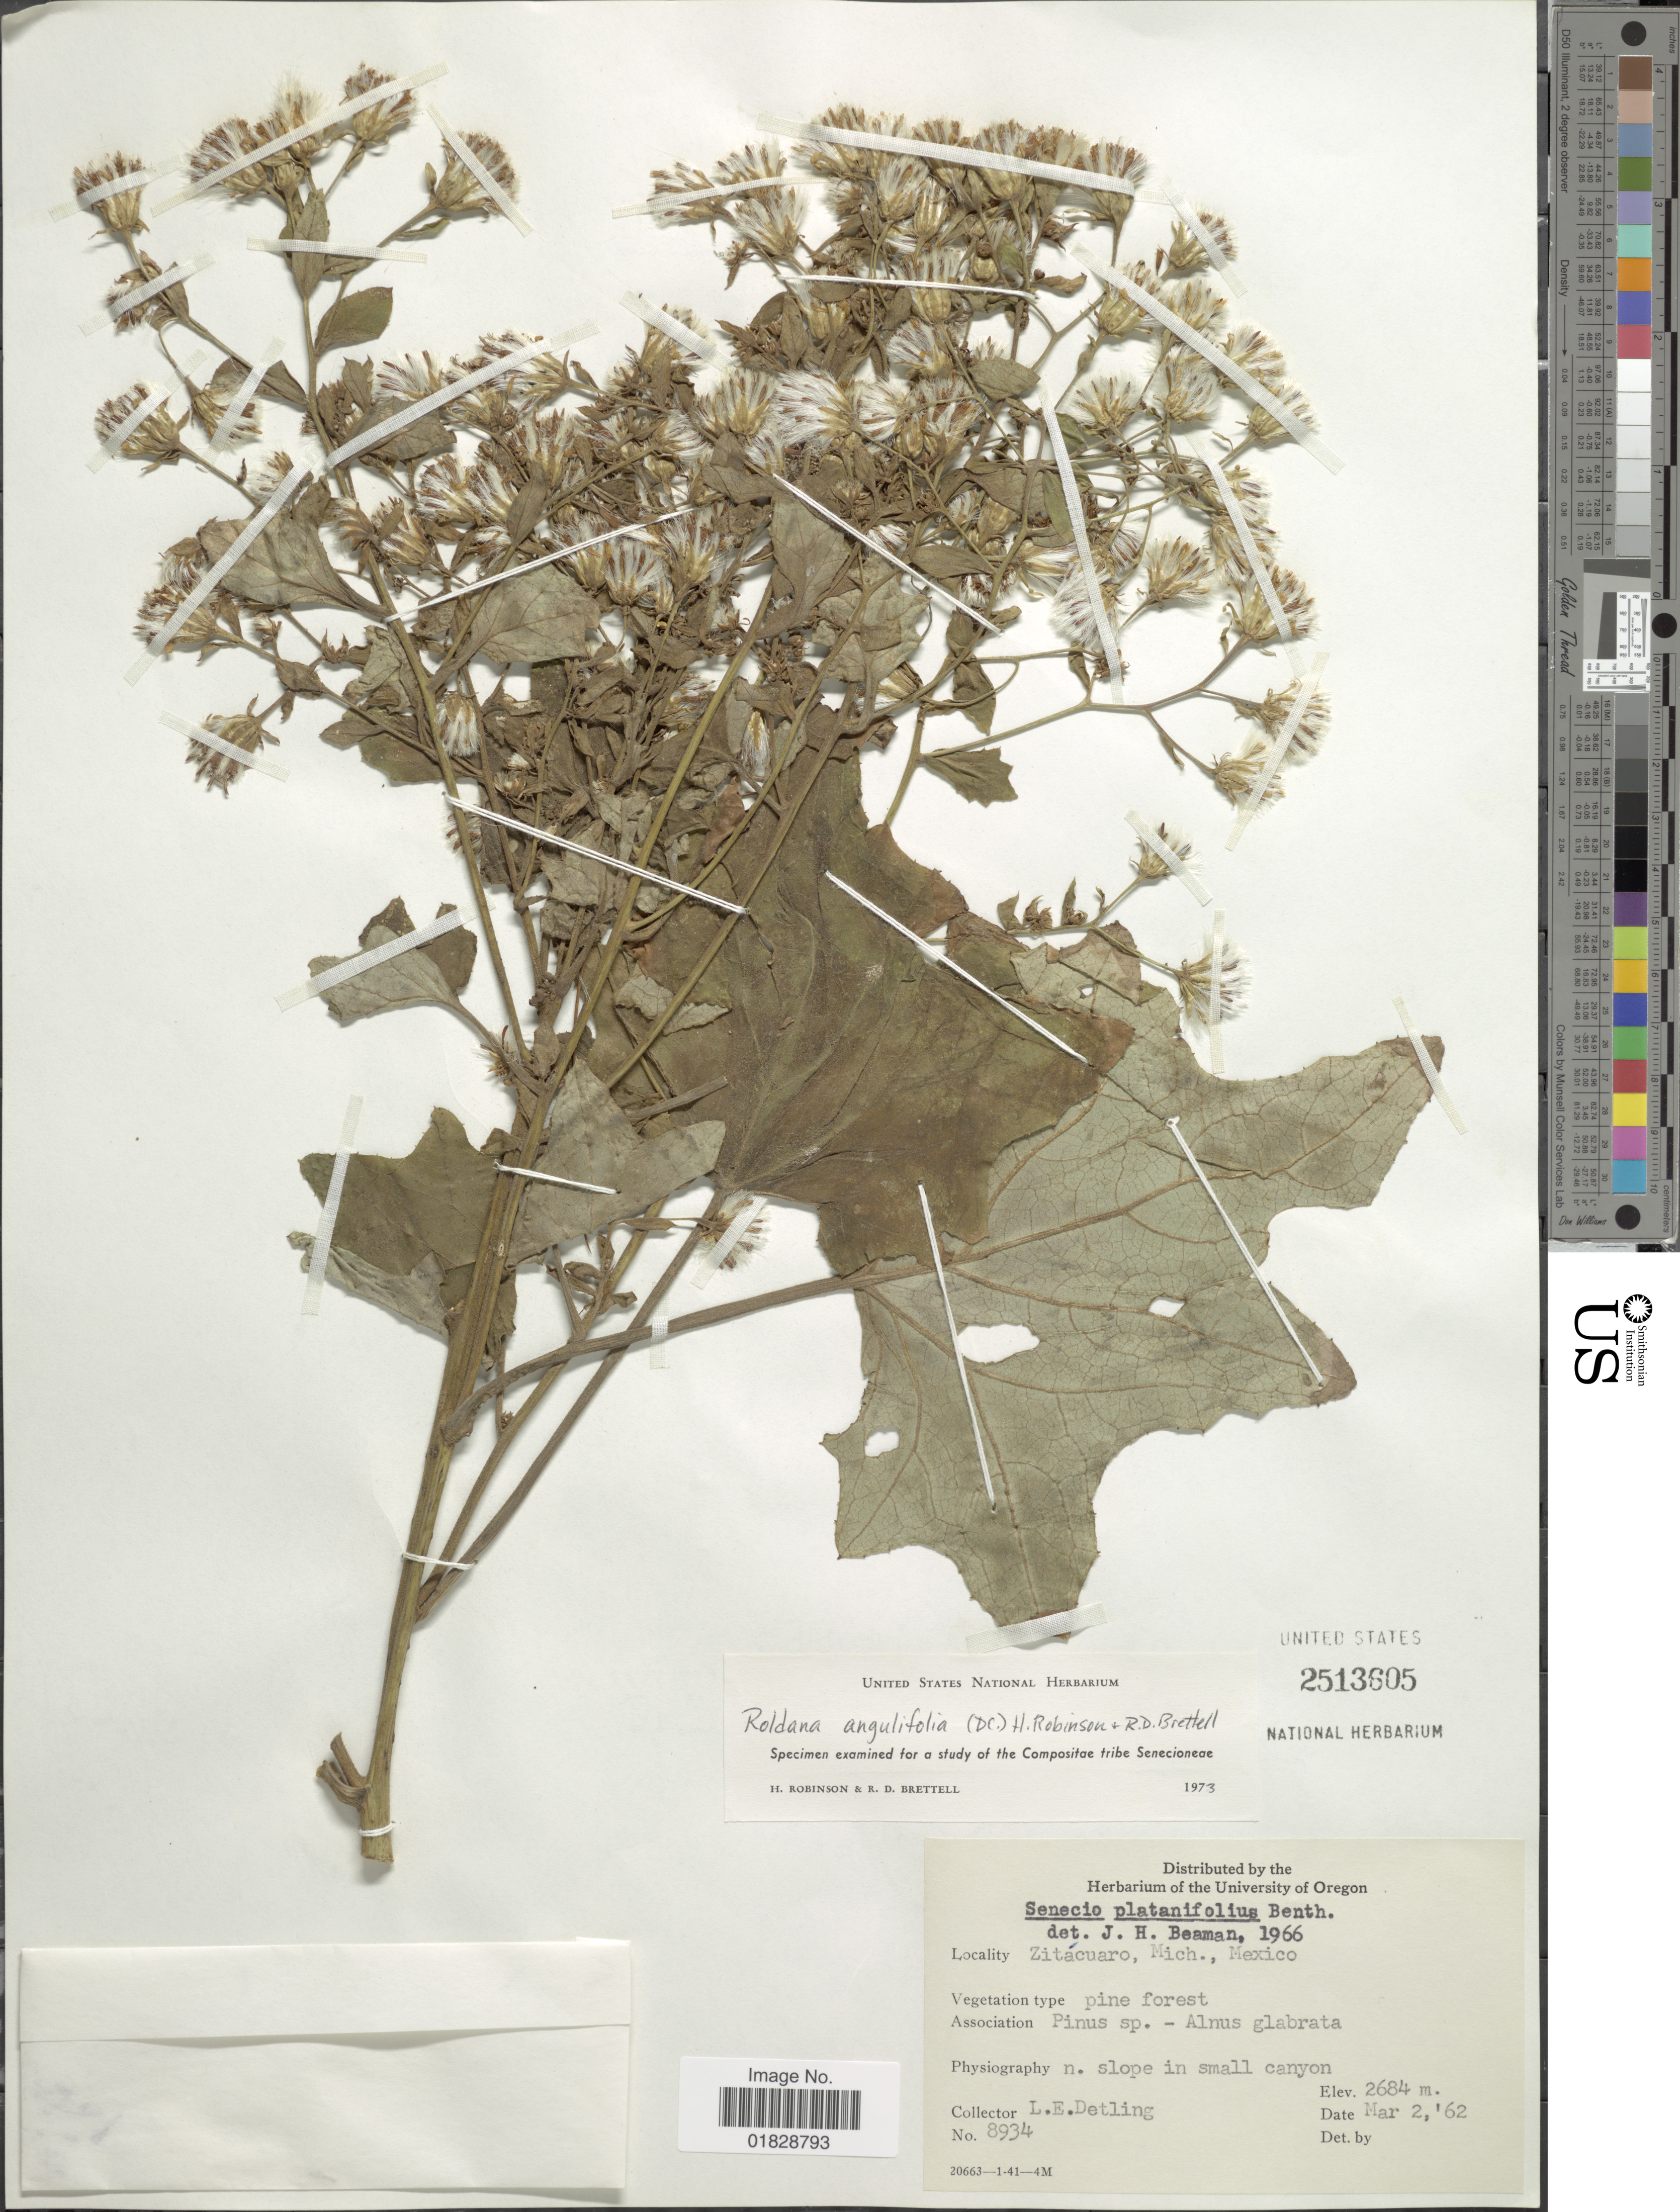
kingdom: Plantae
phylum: Tracheophyta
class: Magnoliopsida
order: Asterales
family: Asteraceae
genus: Roldana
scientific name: Roldana angulifolia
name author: (DC.) H. Rob. & Brettell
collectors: L. E. Detling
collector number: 8934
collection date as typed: Transcribed d/m/y: 2/3/62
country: Mexico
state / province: Michoacán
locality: Zitácuaro, Mich., Mexico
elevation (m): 2684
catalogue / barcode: US 2513605